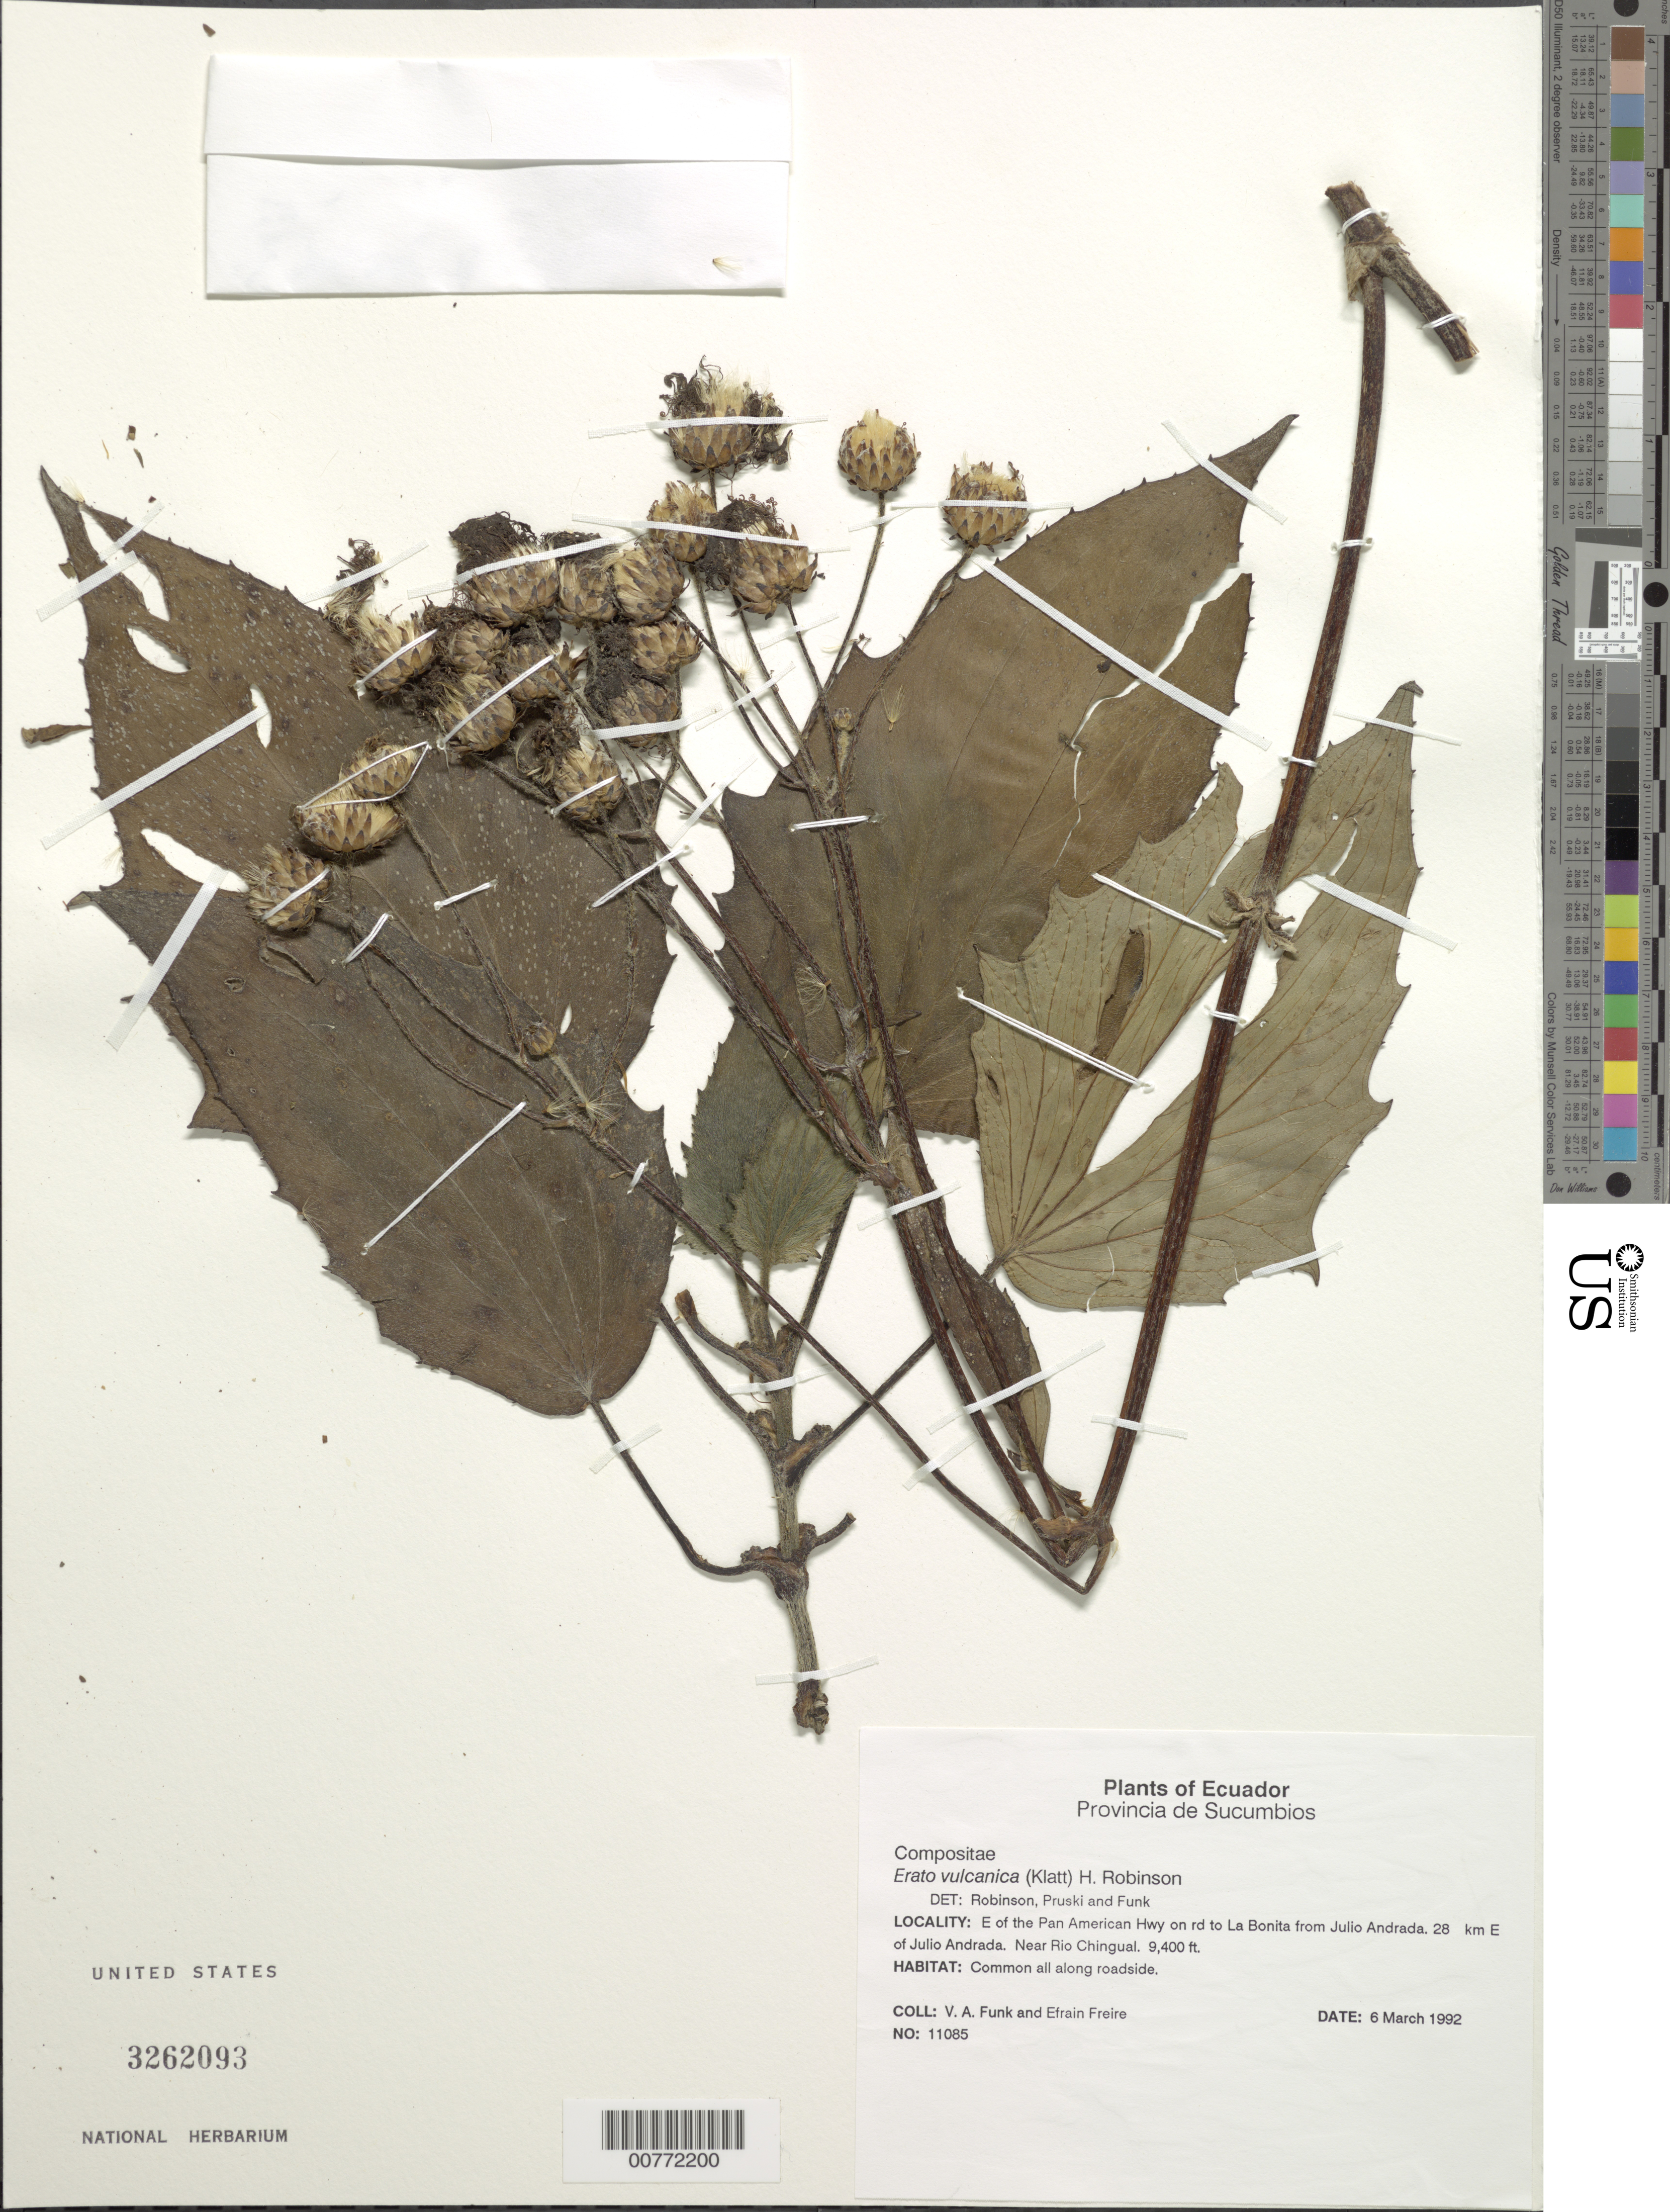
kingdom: Plantae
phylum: Tracheophyta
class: Magnoliopsida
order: Asterales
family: Asteraceae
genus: Erato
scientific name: Erato vulcanica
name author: (Klatt) H. Rob.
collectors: V. Funk & E. Freire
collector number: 11085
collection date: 1992-03-06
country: Ecuador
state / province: Sucumbíos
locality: Provincia de Sucumbois, E of the Pan American Hwy on rd to La Bonita from Julio Andrade, 28 km E of Julio Andrade, Near Rio Chingual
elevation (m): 2865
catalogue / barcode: US 3262093